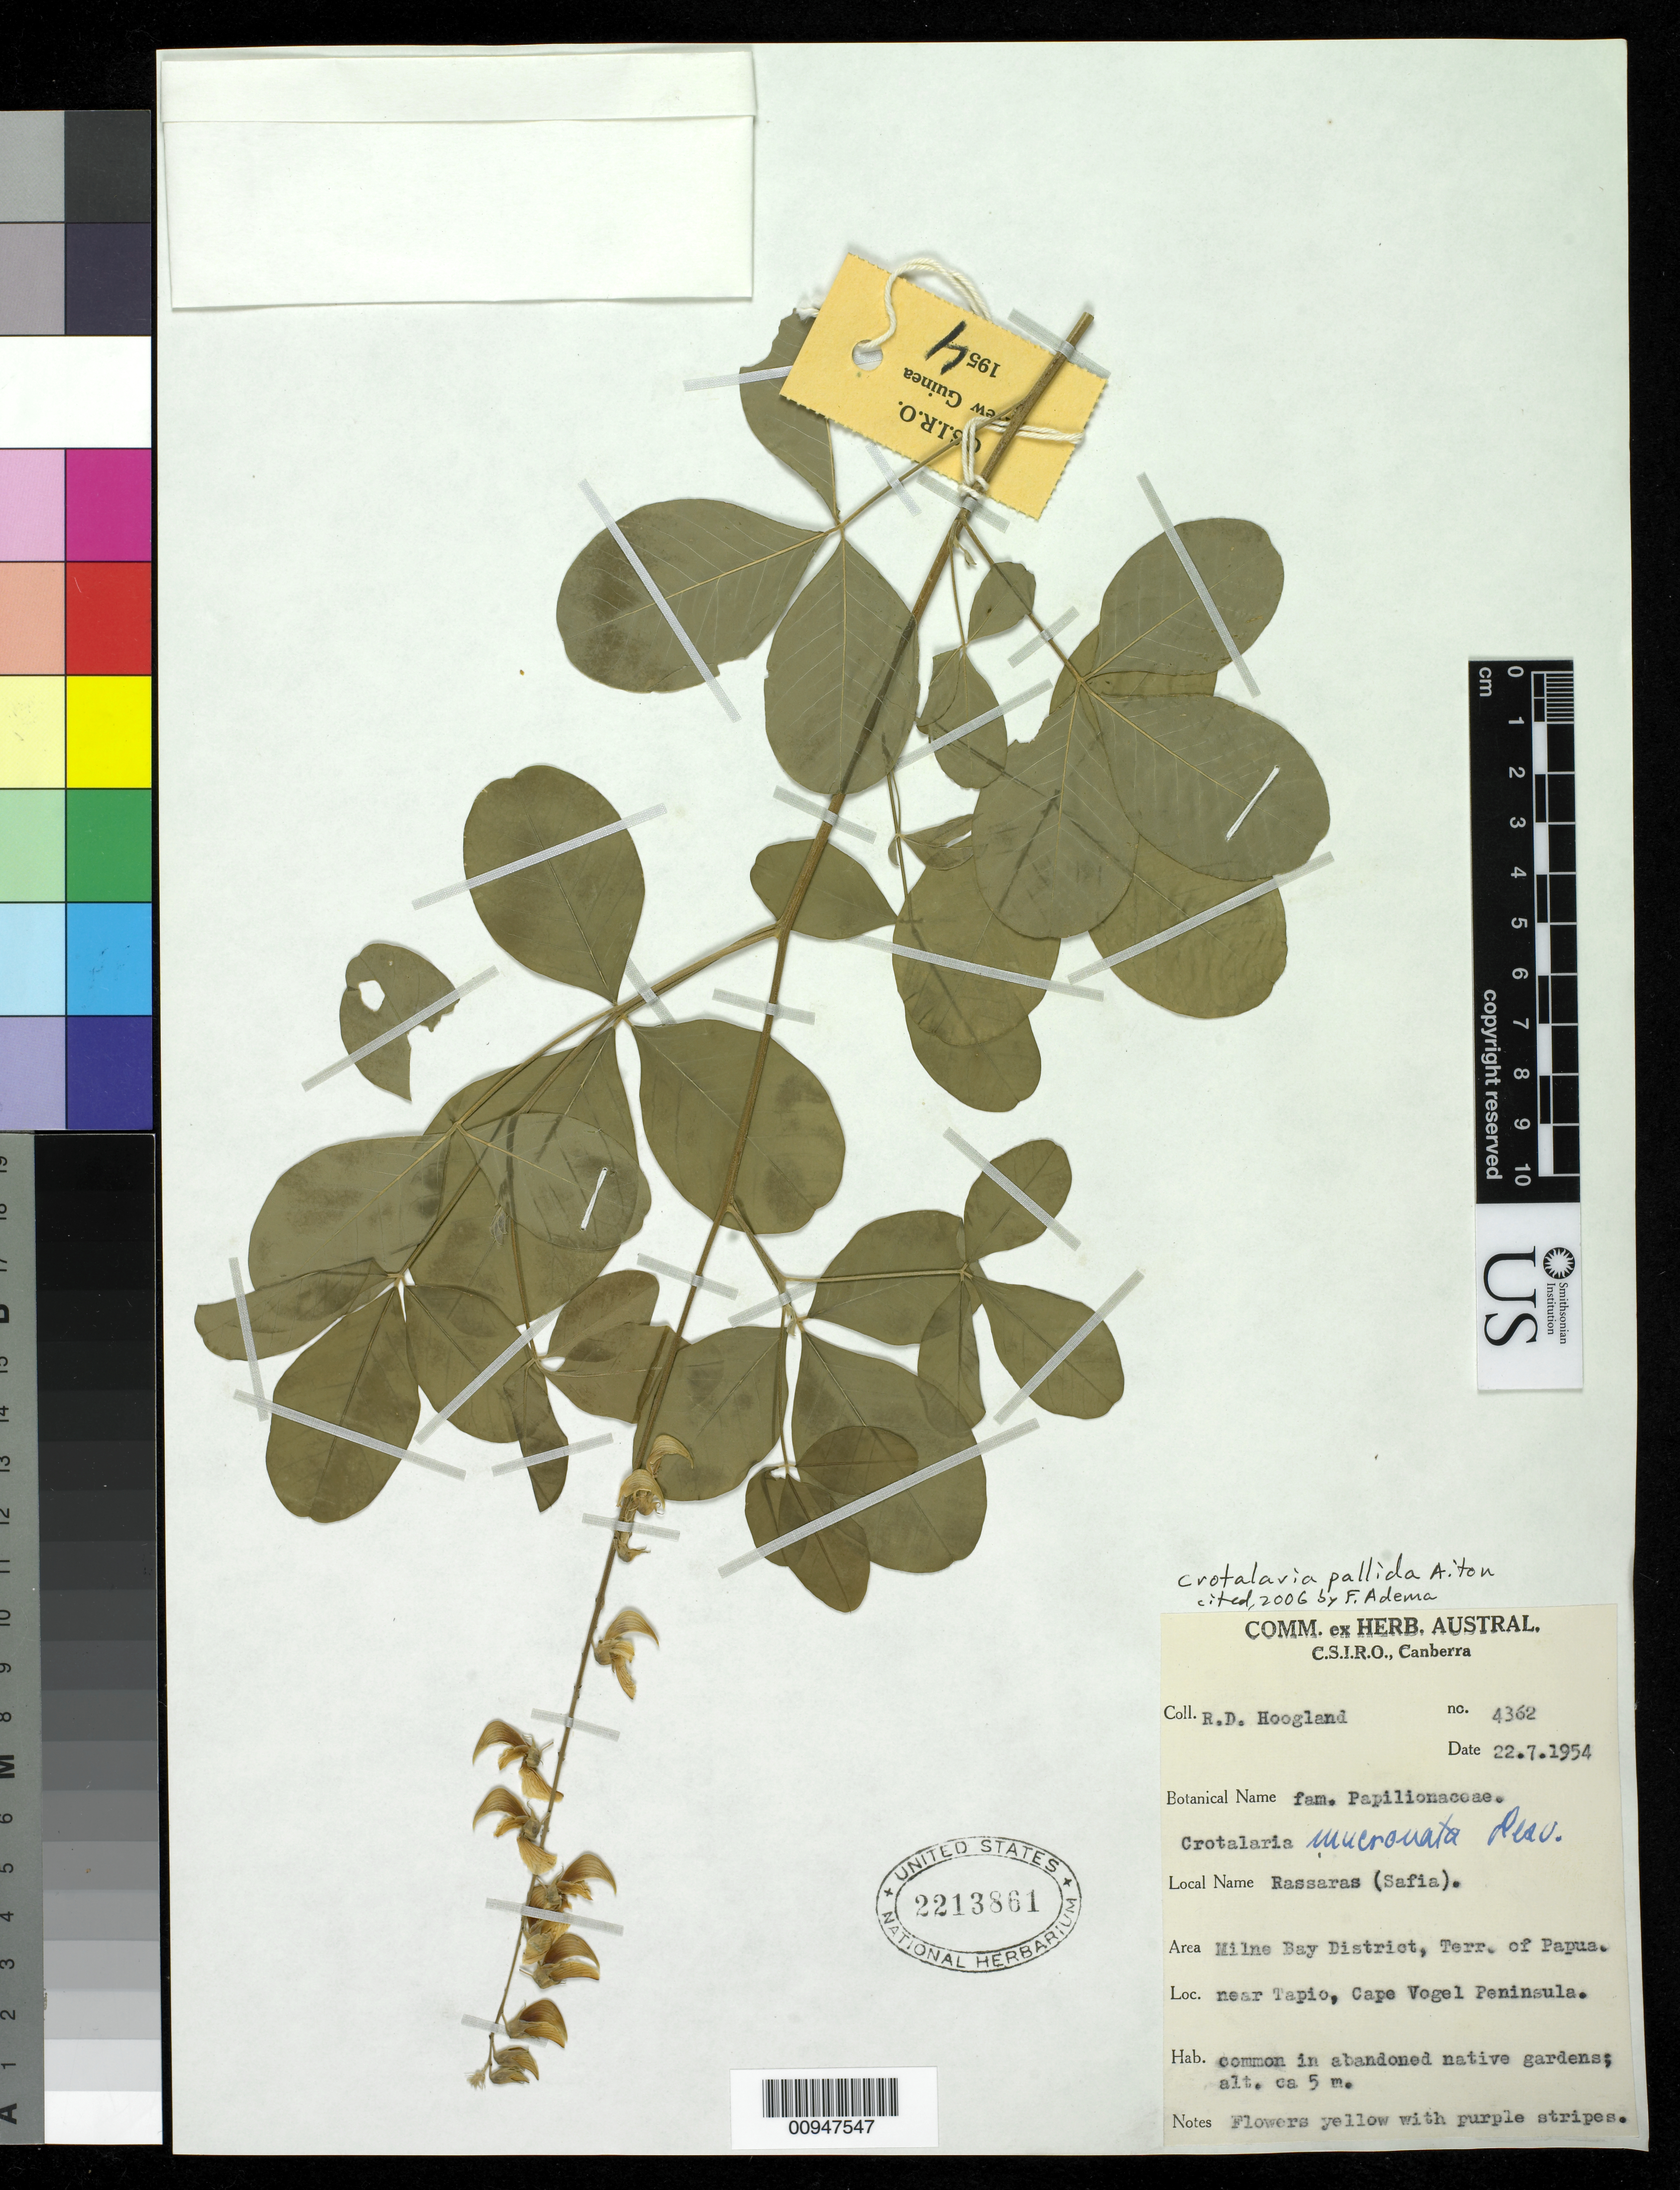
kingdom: Plantae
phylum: Tracheophyta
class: Magnoliopsida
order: Fabales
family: Fabaceae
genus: Crotalaria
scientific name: Crotalaria pallida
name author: Aiton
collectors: R. D. Hoogland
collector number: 4362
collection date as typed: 22 Jul 1954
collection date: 1954-07-22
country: Papua New Guinea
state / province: Milne Bay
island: New Guinea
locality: near Tapio, Cape Vogel Peninsula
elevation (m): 5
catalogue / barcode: US 2213861